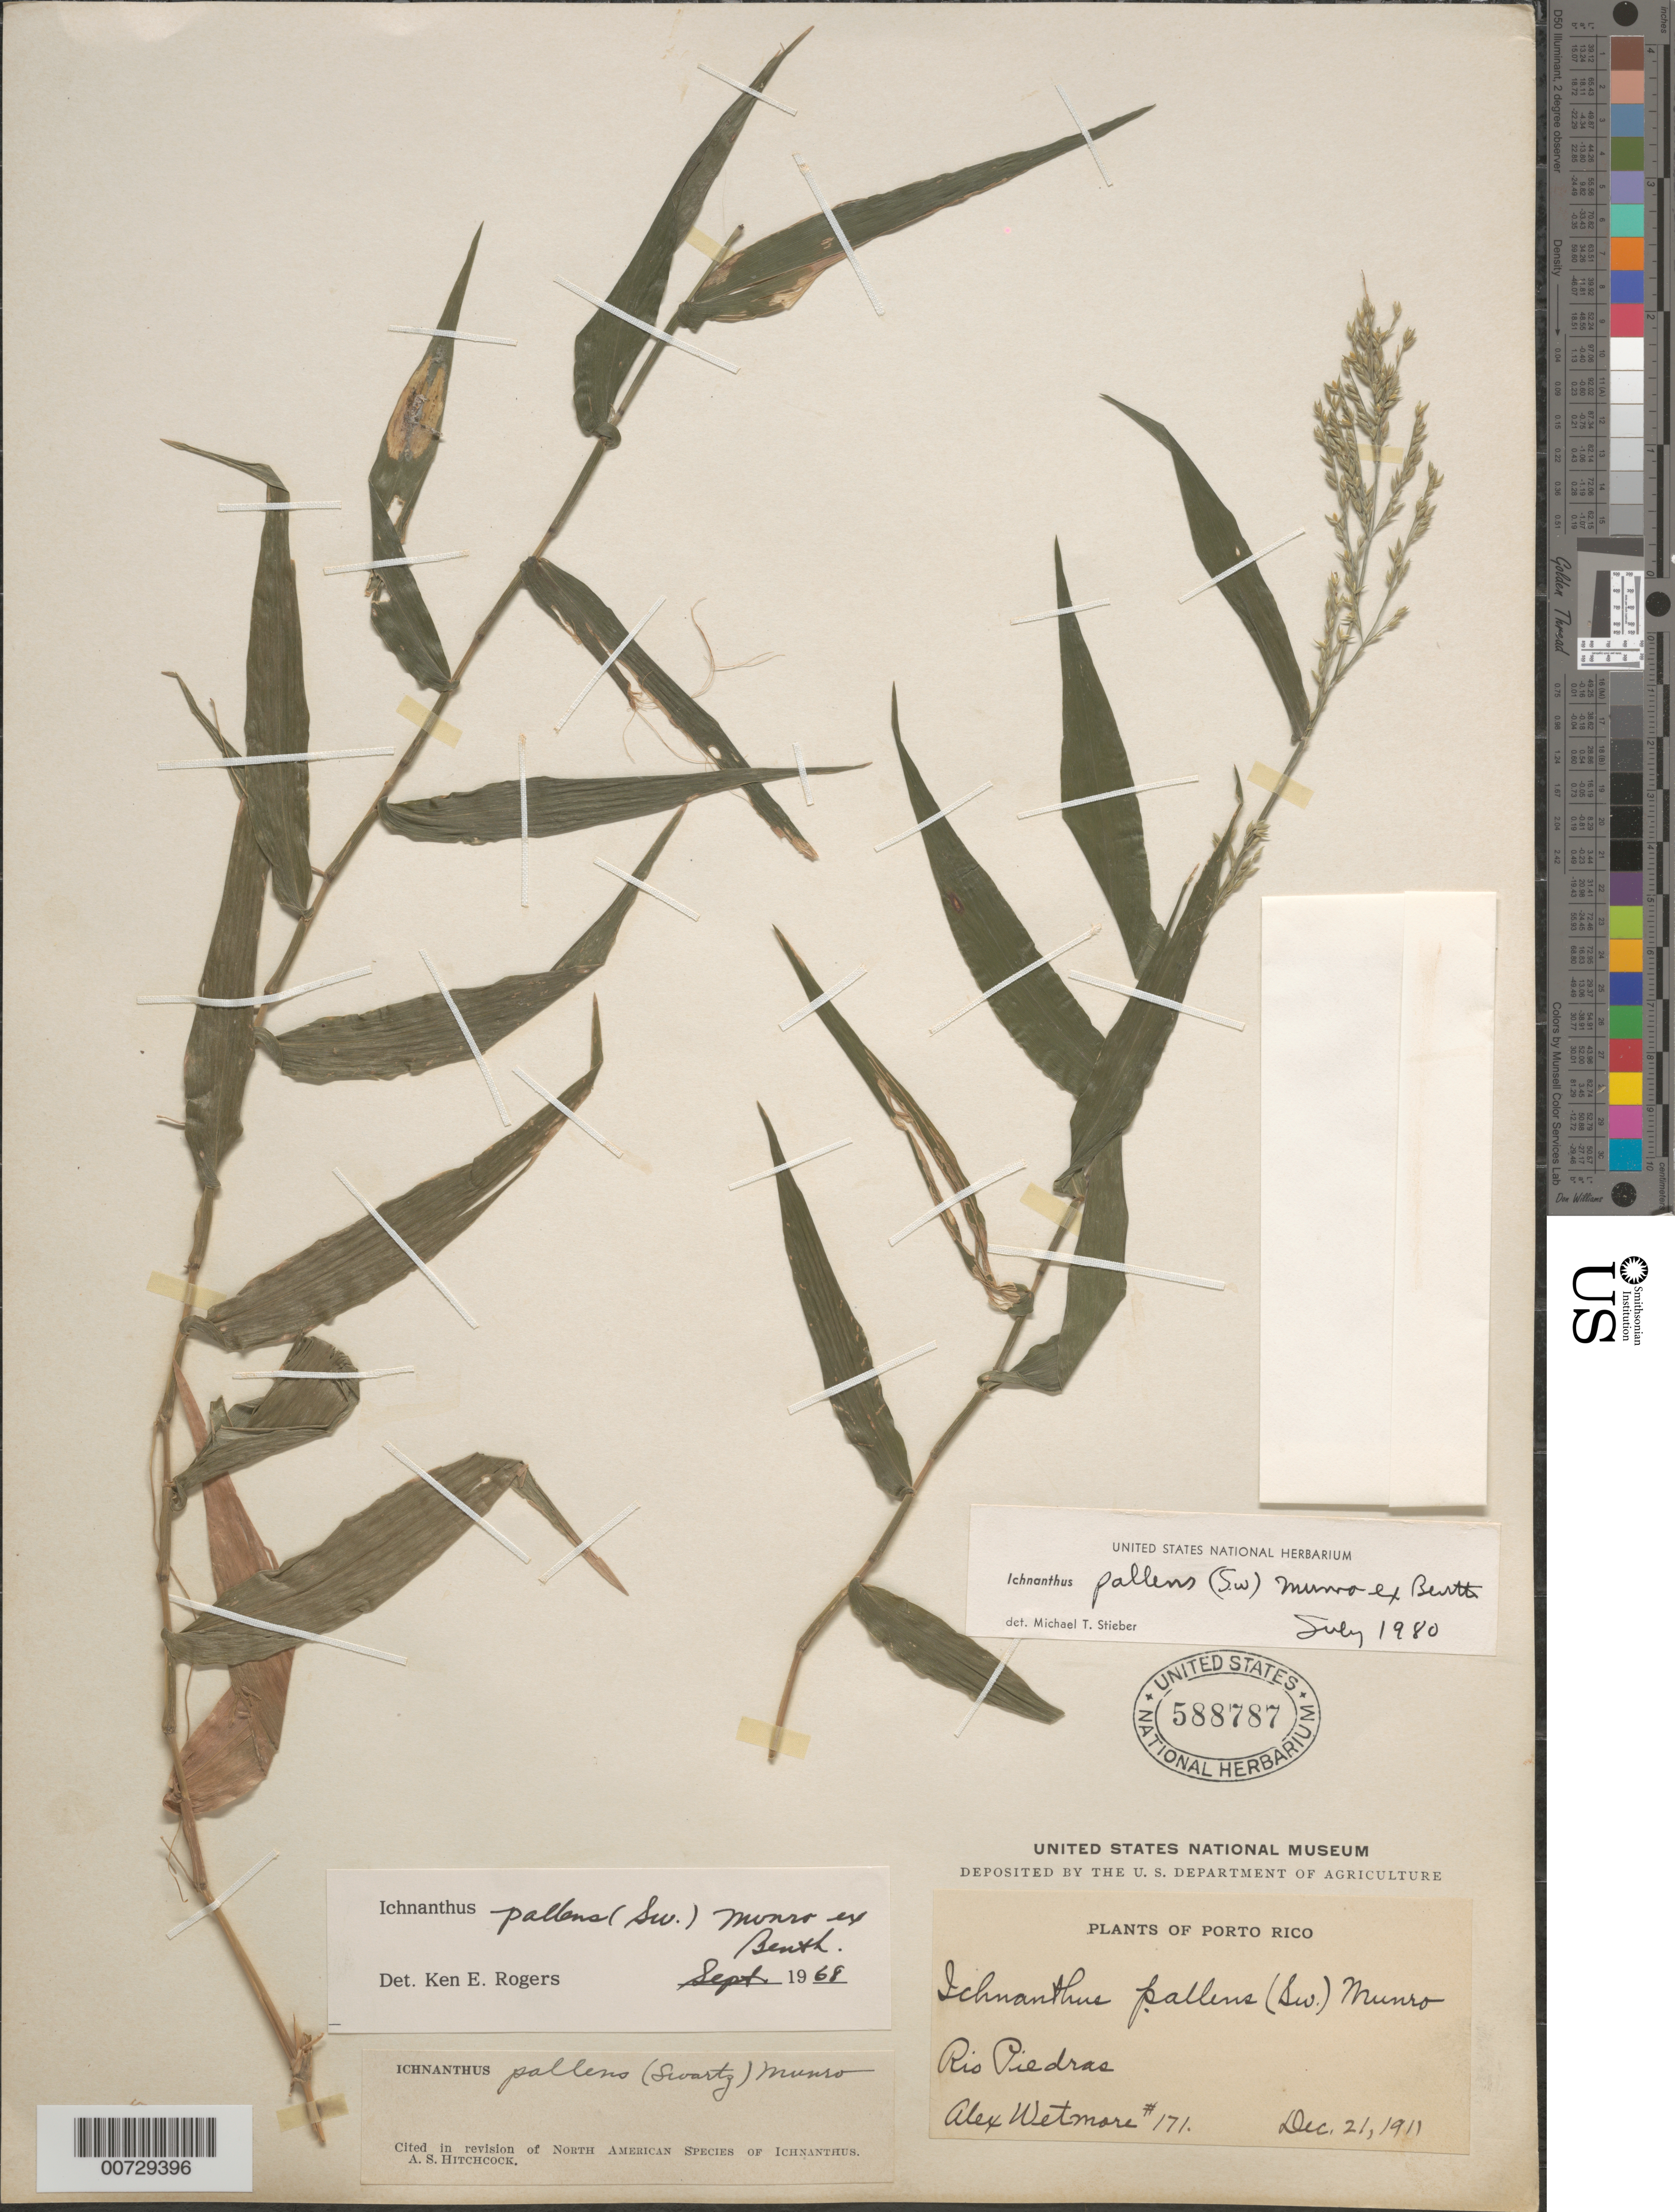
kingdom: Plantae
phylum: Tracheophyta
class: Liliopsida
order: Poales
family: Poaceae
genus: Ichnanthus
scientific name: Ichnanthus pallens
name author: (Sw.) Munro ex Benth.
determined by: Stieber, M. T.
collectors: A. Wetmore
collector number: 171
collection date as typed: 21 Dec 1911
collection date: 1911-12-21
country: Puerto Rico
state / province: San Juan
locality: Río Piedras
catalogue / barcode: US 588787